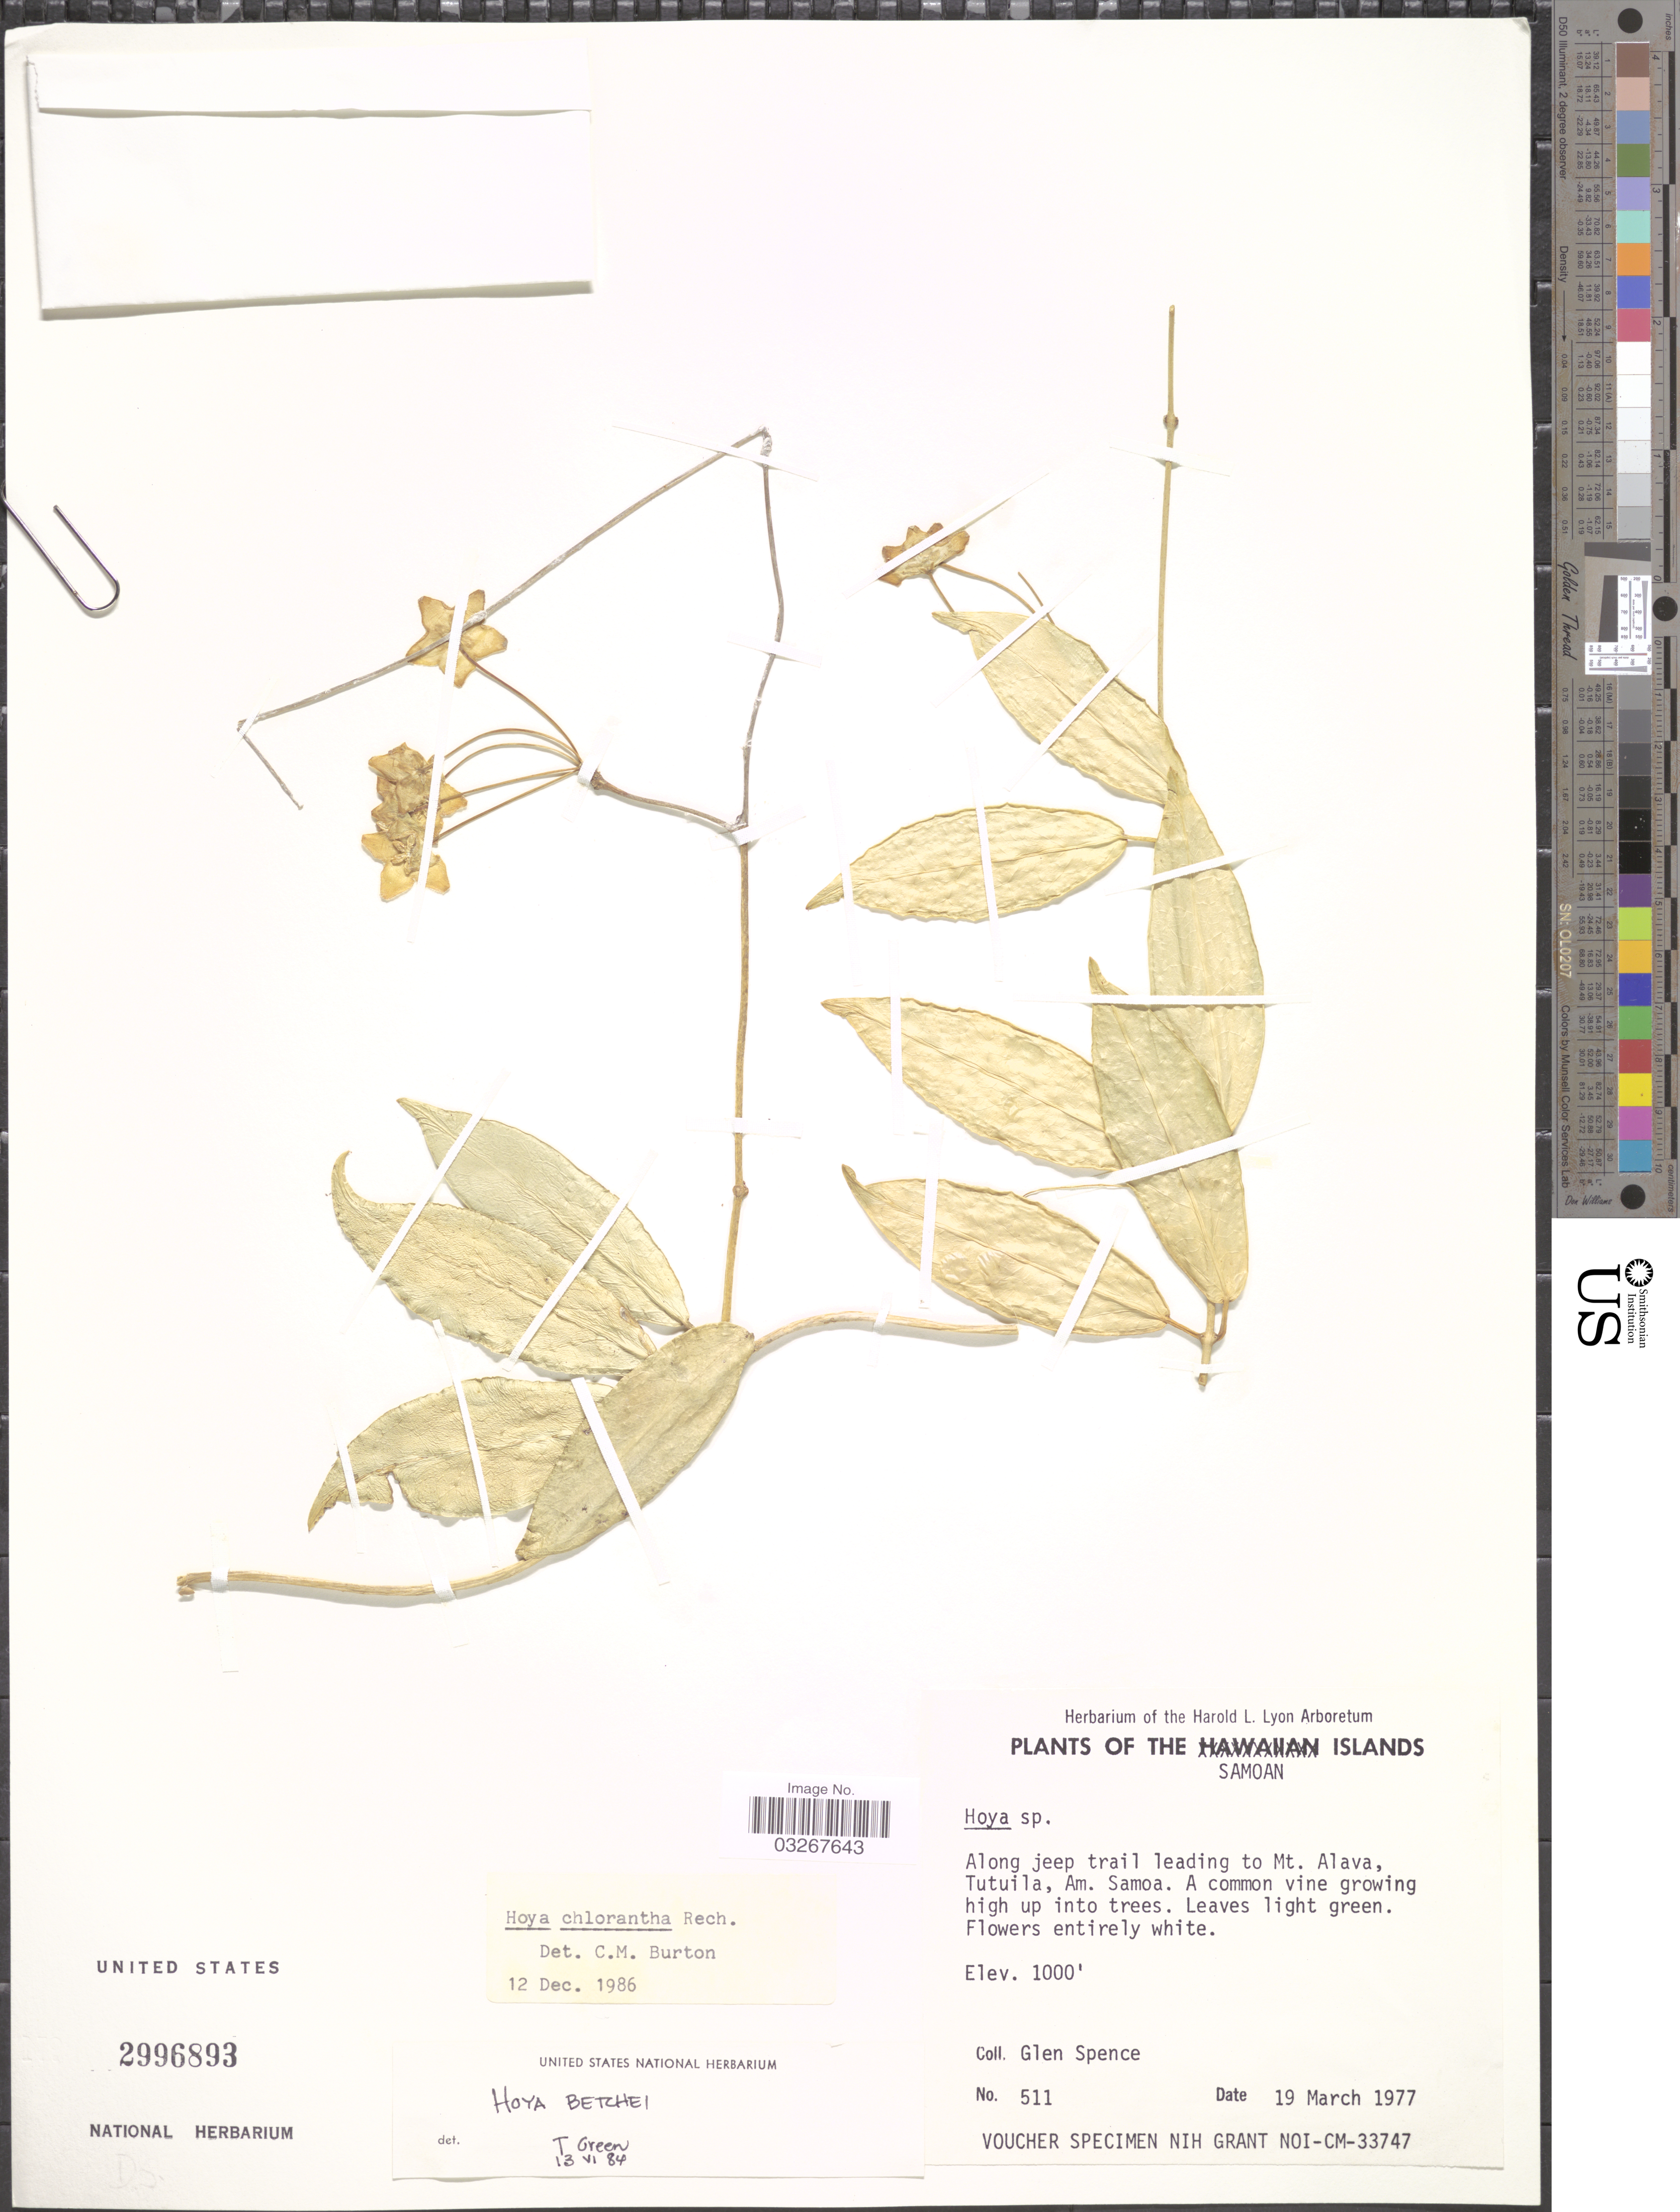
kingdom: Plantae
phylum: Tracheophyta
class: Magnoliopsida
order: Gentianales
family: Apocynaceae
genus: Hoya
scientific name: Hoya chlorantha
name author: Rech.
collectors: G. Spence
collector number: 511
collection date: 1977-03-19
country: American Samoa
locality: Samoan Islands, Along jeep trail leading to Mt. Alava, Tutuila, Am. Samoa.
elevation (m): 305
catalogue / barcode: US 2996893